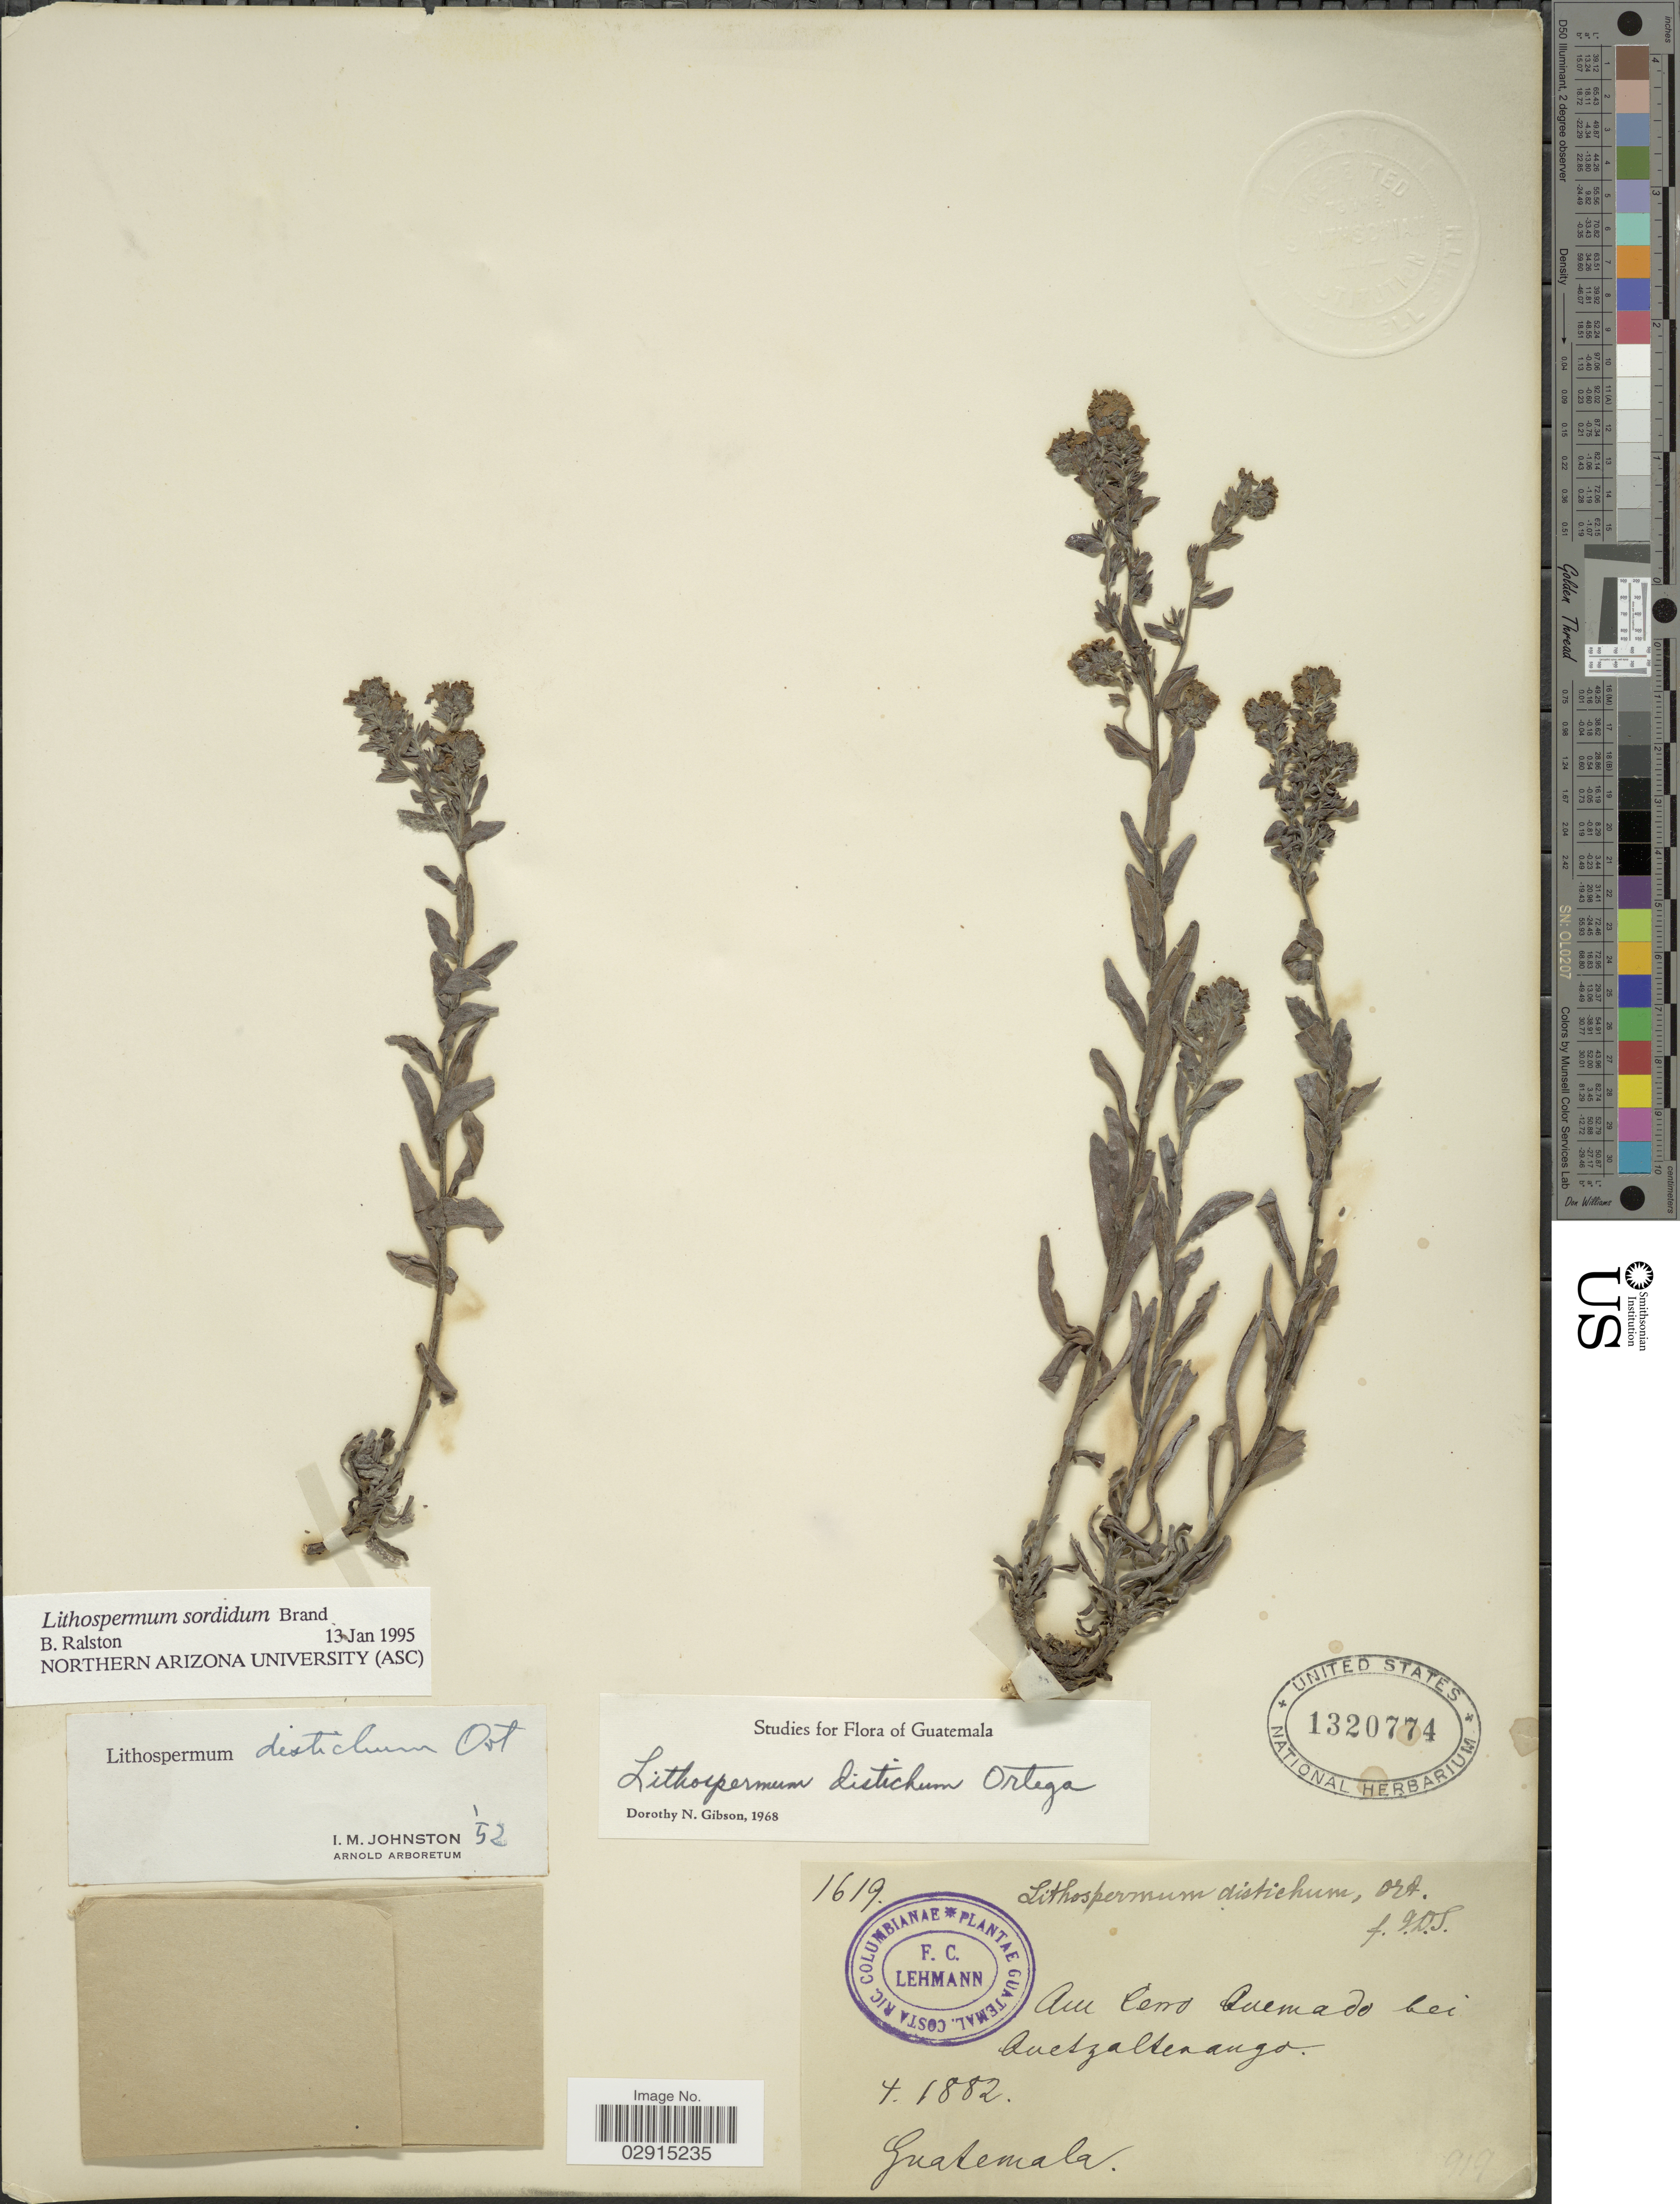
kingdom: Plantae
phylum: Tracheophyta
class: Magnoliopsida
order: Boraginales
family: Boraginaceae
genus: Lithospermum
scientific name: Lithospermum sordidum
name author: Brand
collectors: F. C. Lehmann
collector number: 1619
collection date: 1882-04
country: Guatemala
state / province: Quetzaltenango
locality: Au lemo Quemado bei Quezaltenango.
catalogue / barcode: US 1320774